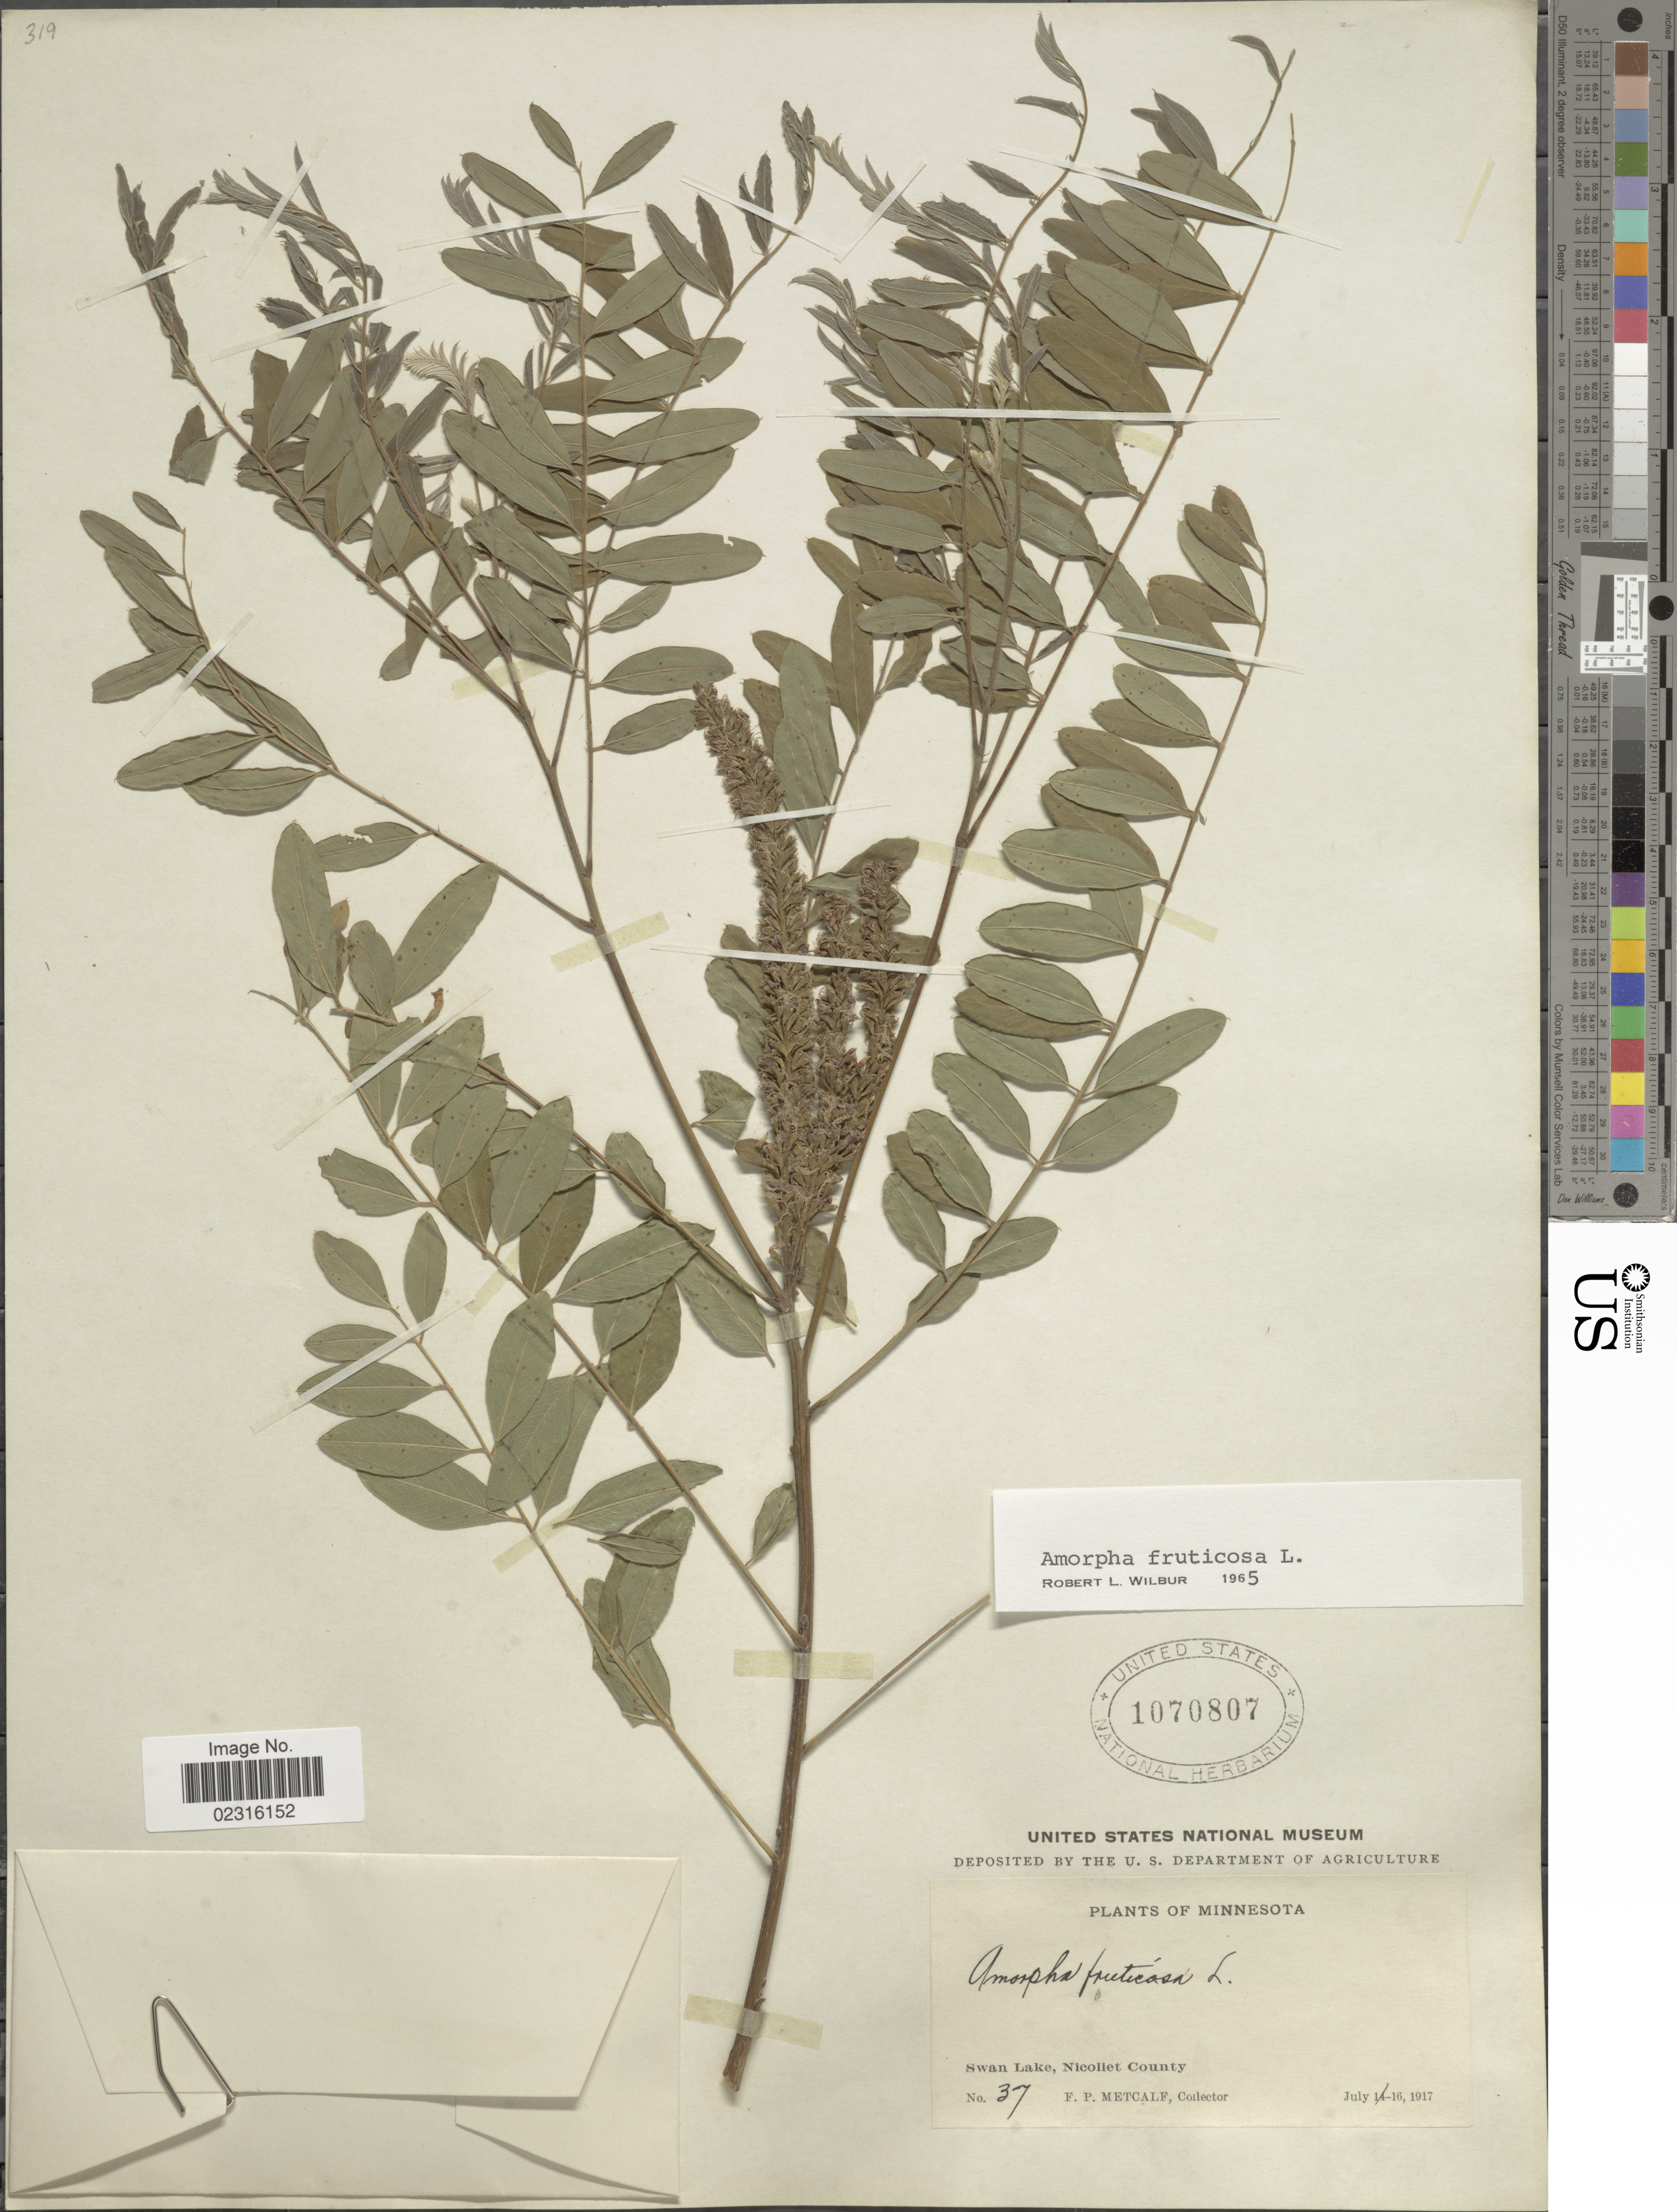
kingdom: Plantae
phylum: Tracheophyta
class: Magnoliopsida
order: Fabales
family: Fabaceae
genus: Amorpha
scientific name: Amorpha fruticosa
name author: L.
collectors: F. Metcalf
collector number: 37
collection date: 1917-07-16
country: United States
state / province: Minnesota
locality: Swan Lake, Nicollet County.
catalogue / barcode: US 1070807